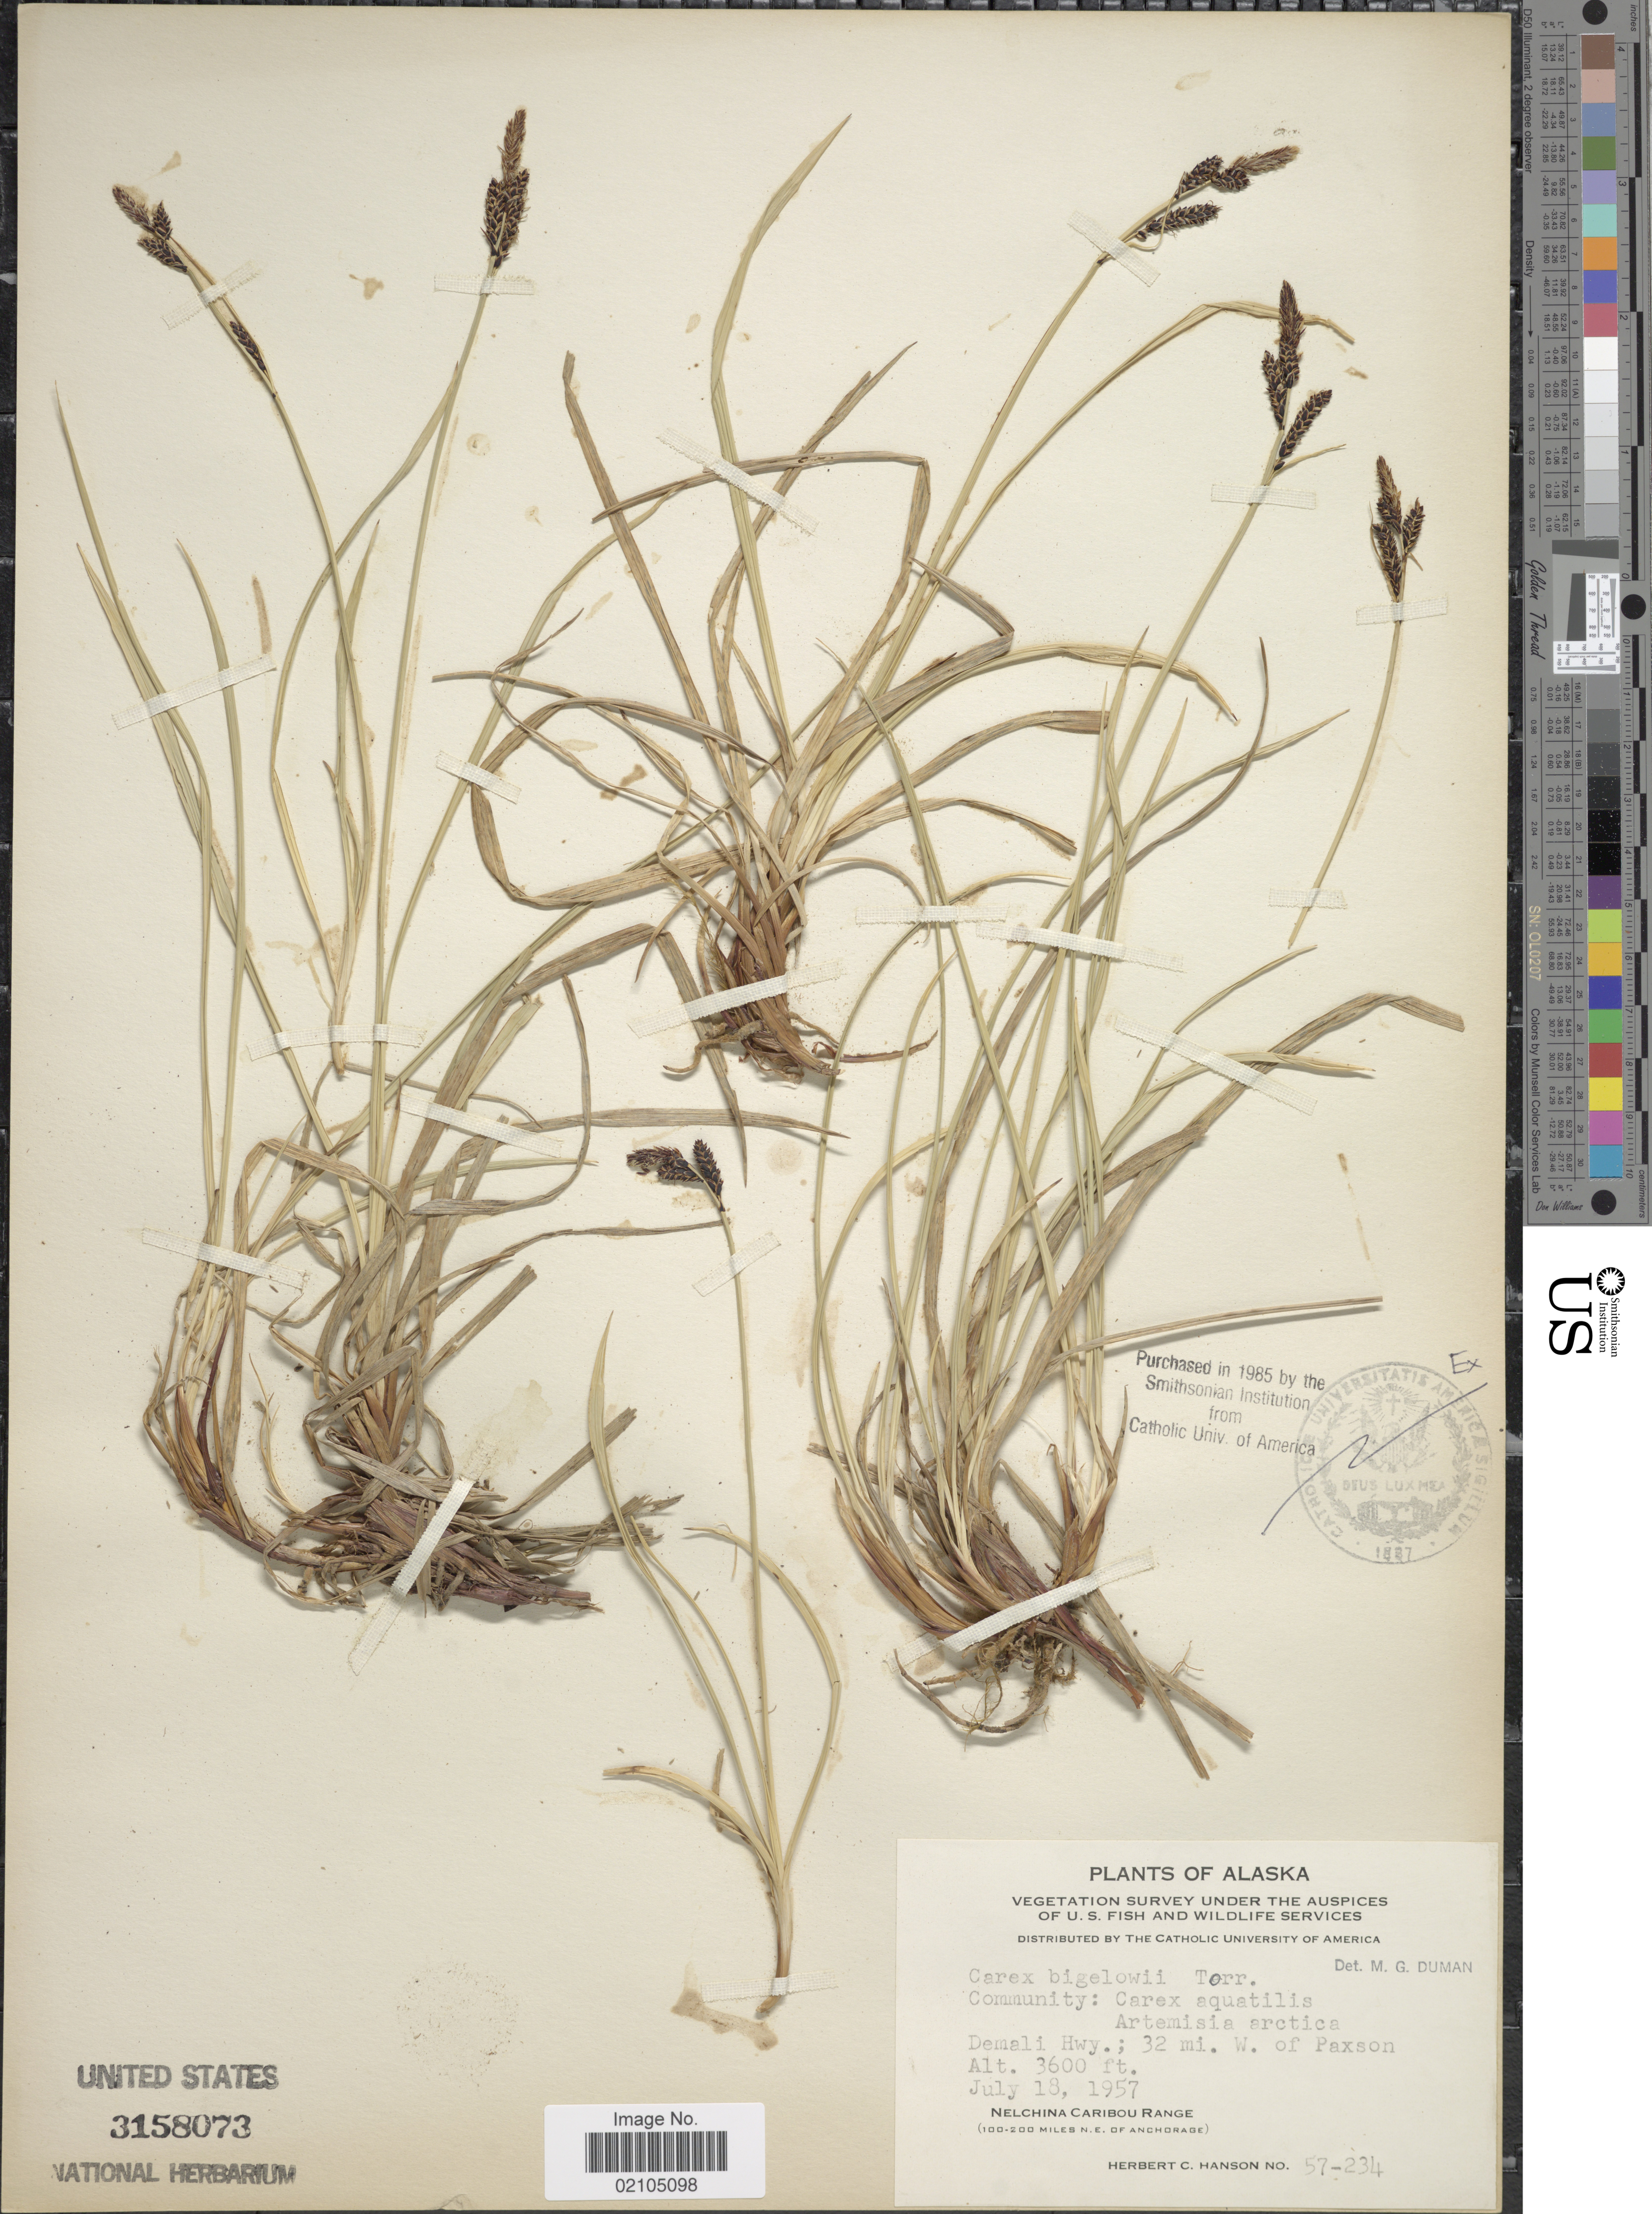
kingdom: Plantae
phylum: Tracheophyta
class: Liliopsida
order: Poales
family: Cyperaceae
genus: Carex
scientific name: Carex bigelowii subsp. lugens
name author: (Holm) T.V. Egorova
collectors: H. Hanson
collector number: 57-234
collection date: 1957-07-18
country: United States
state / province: Alaska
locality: Demali Hwy.; 32 mi. W. of Paxson. Nelchina Caribou Range (100-200 miles N.E. of Anchorage)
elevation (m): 1097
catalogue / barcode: US 3158073